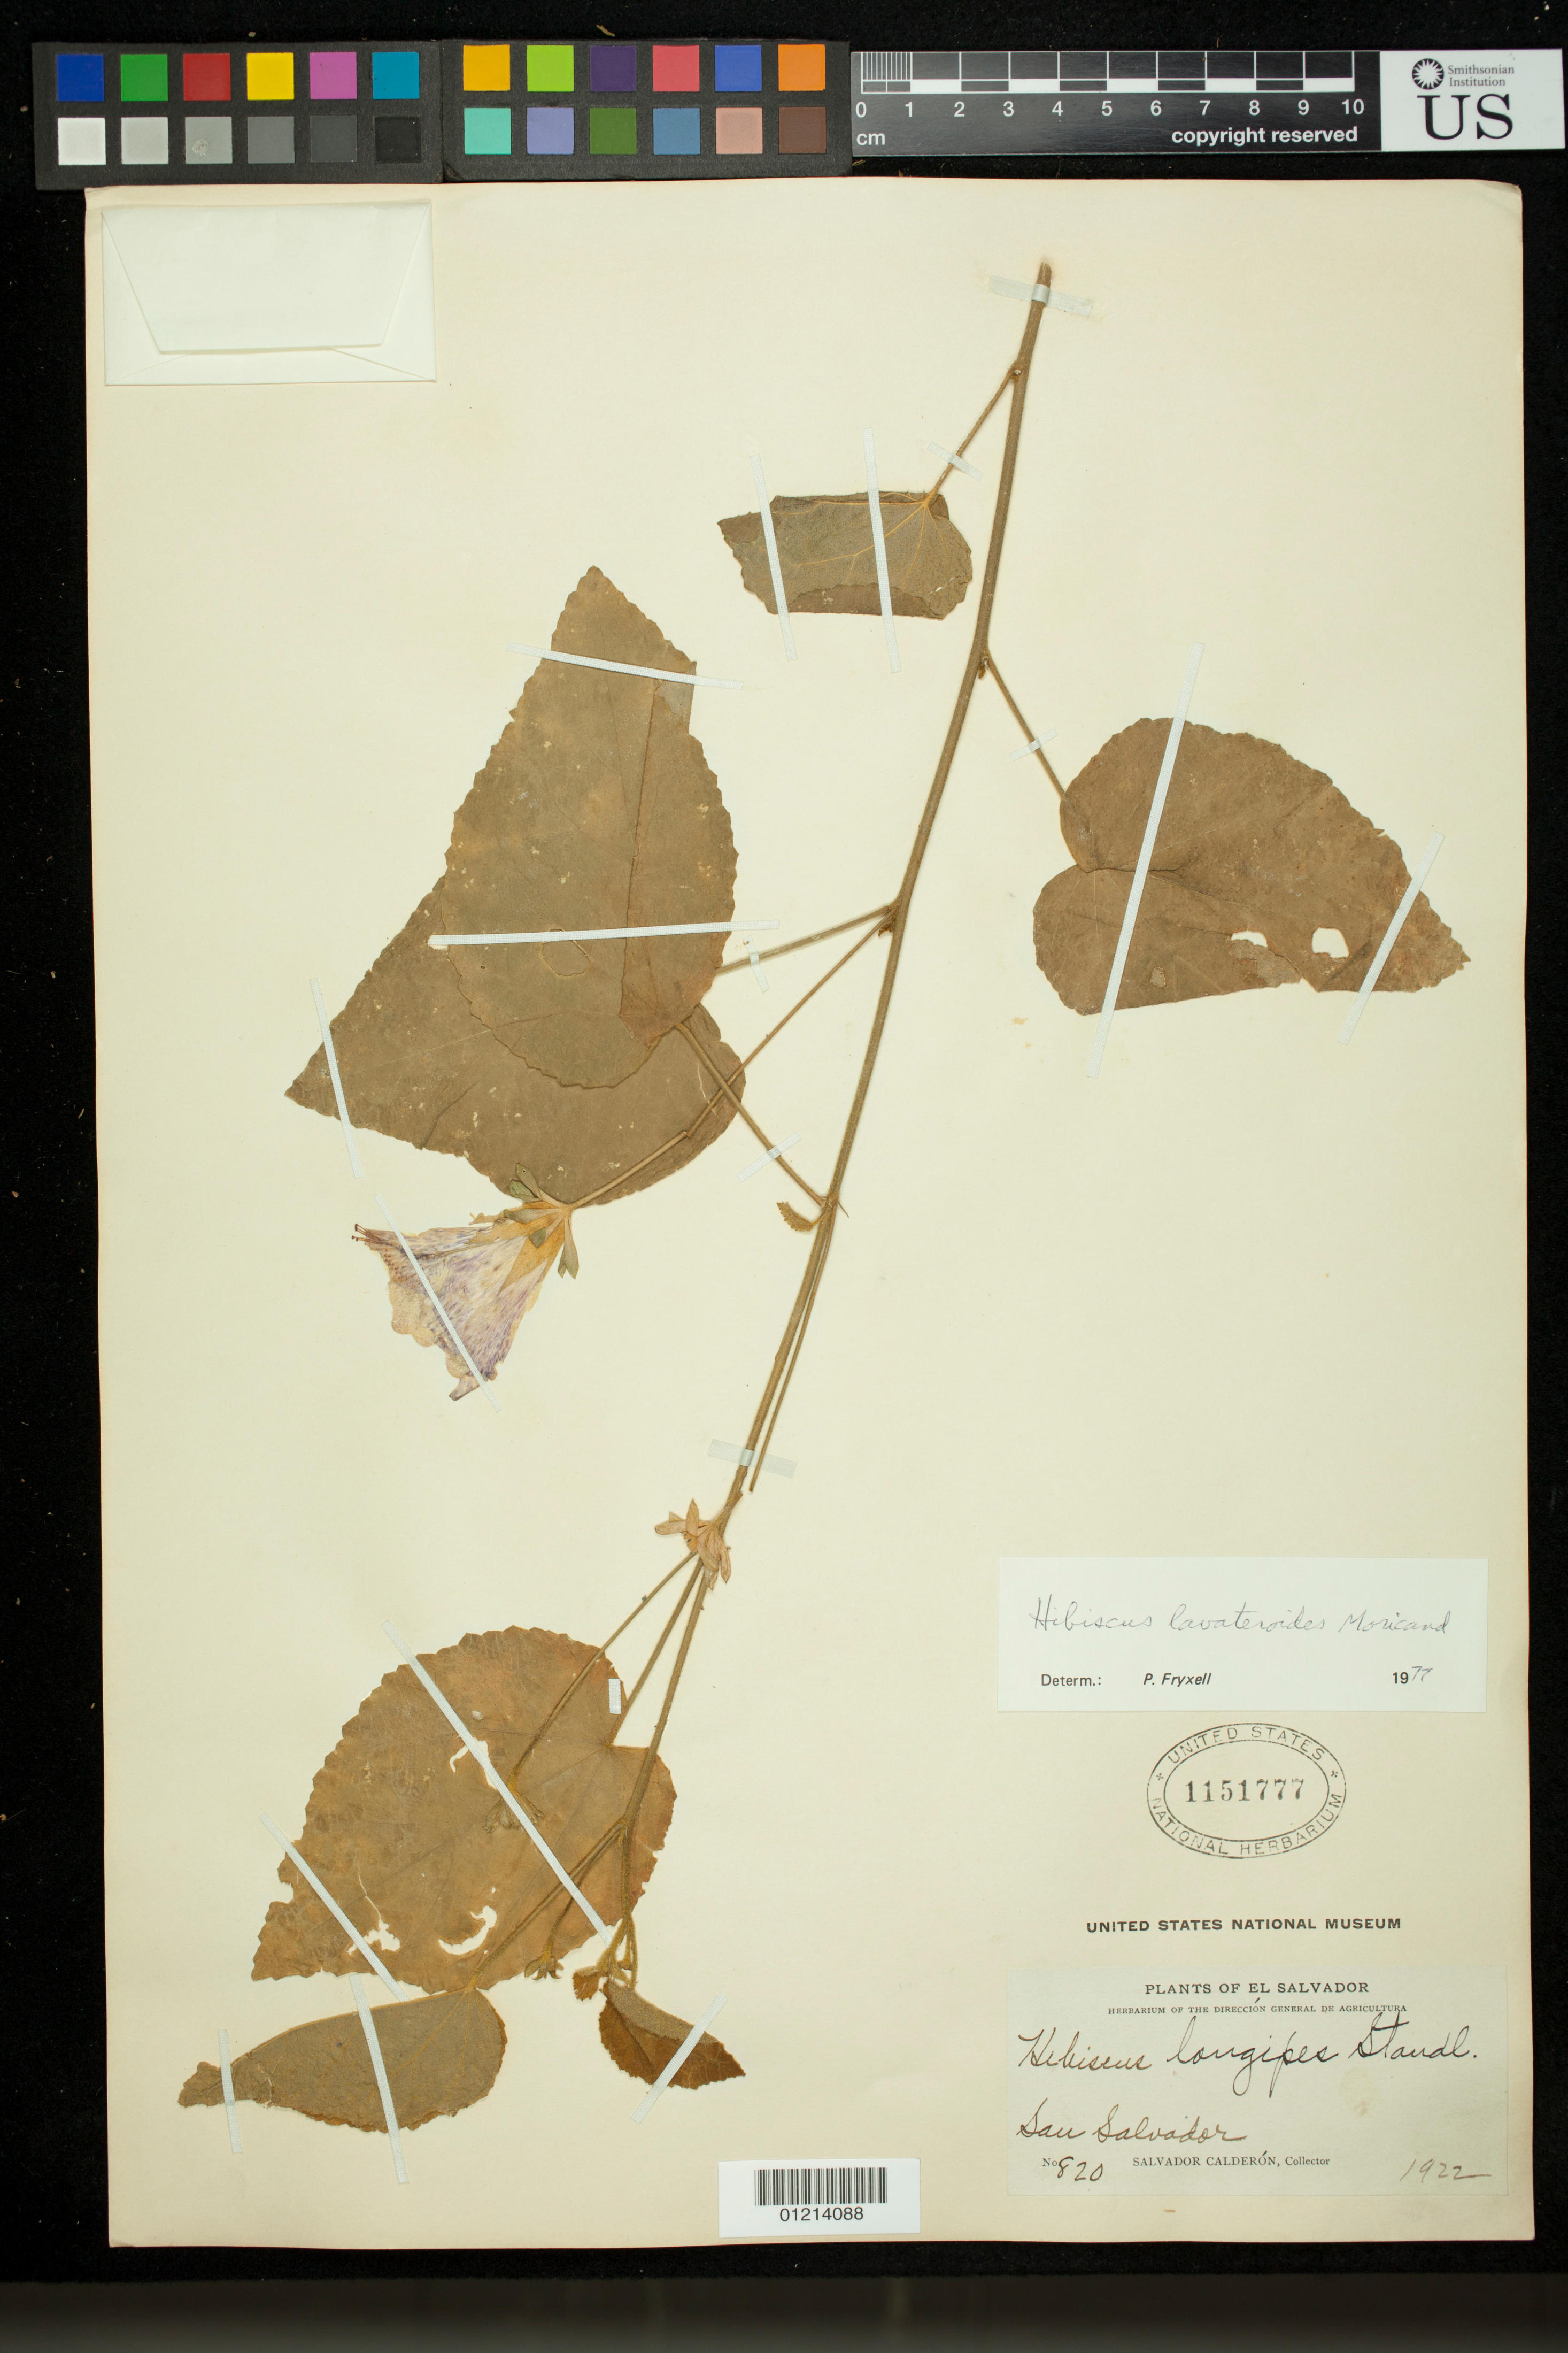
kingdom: Plantae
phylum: Tracheophyta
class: Magnoliopsida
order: Malvales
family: Malvaceae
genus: Hibiscus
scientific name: Hibiscus lavateroides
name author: Moric. ex Ser.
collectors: S. Calderón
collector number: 820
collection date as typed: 1922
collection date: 1922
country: El Salvador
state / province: San Salvador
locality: San Salvador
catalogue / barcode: US 1151777